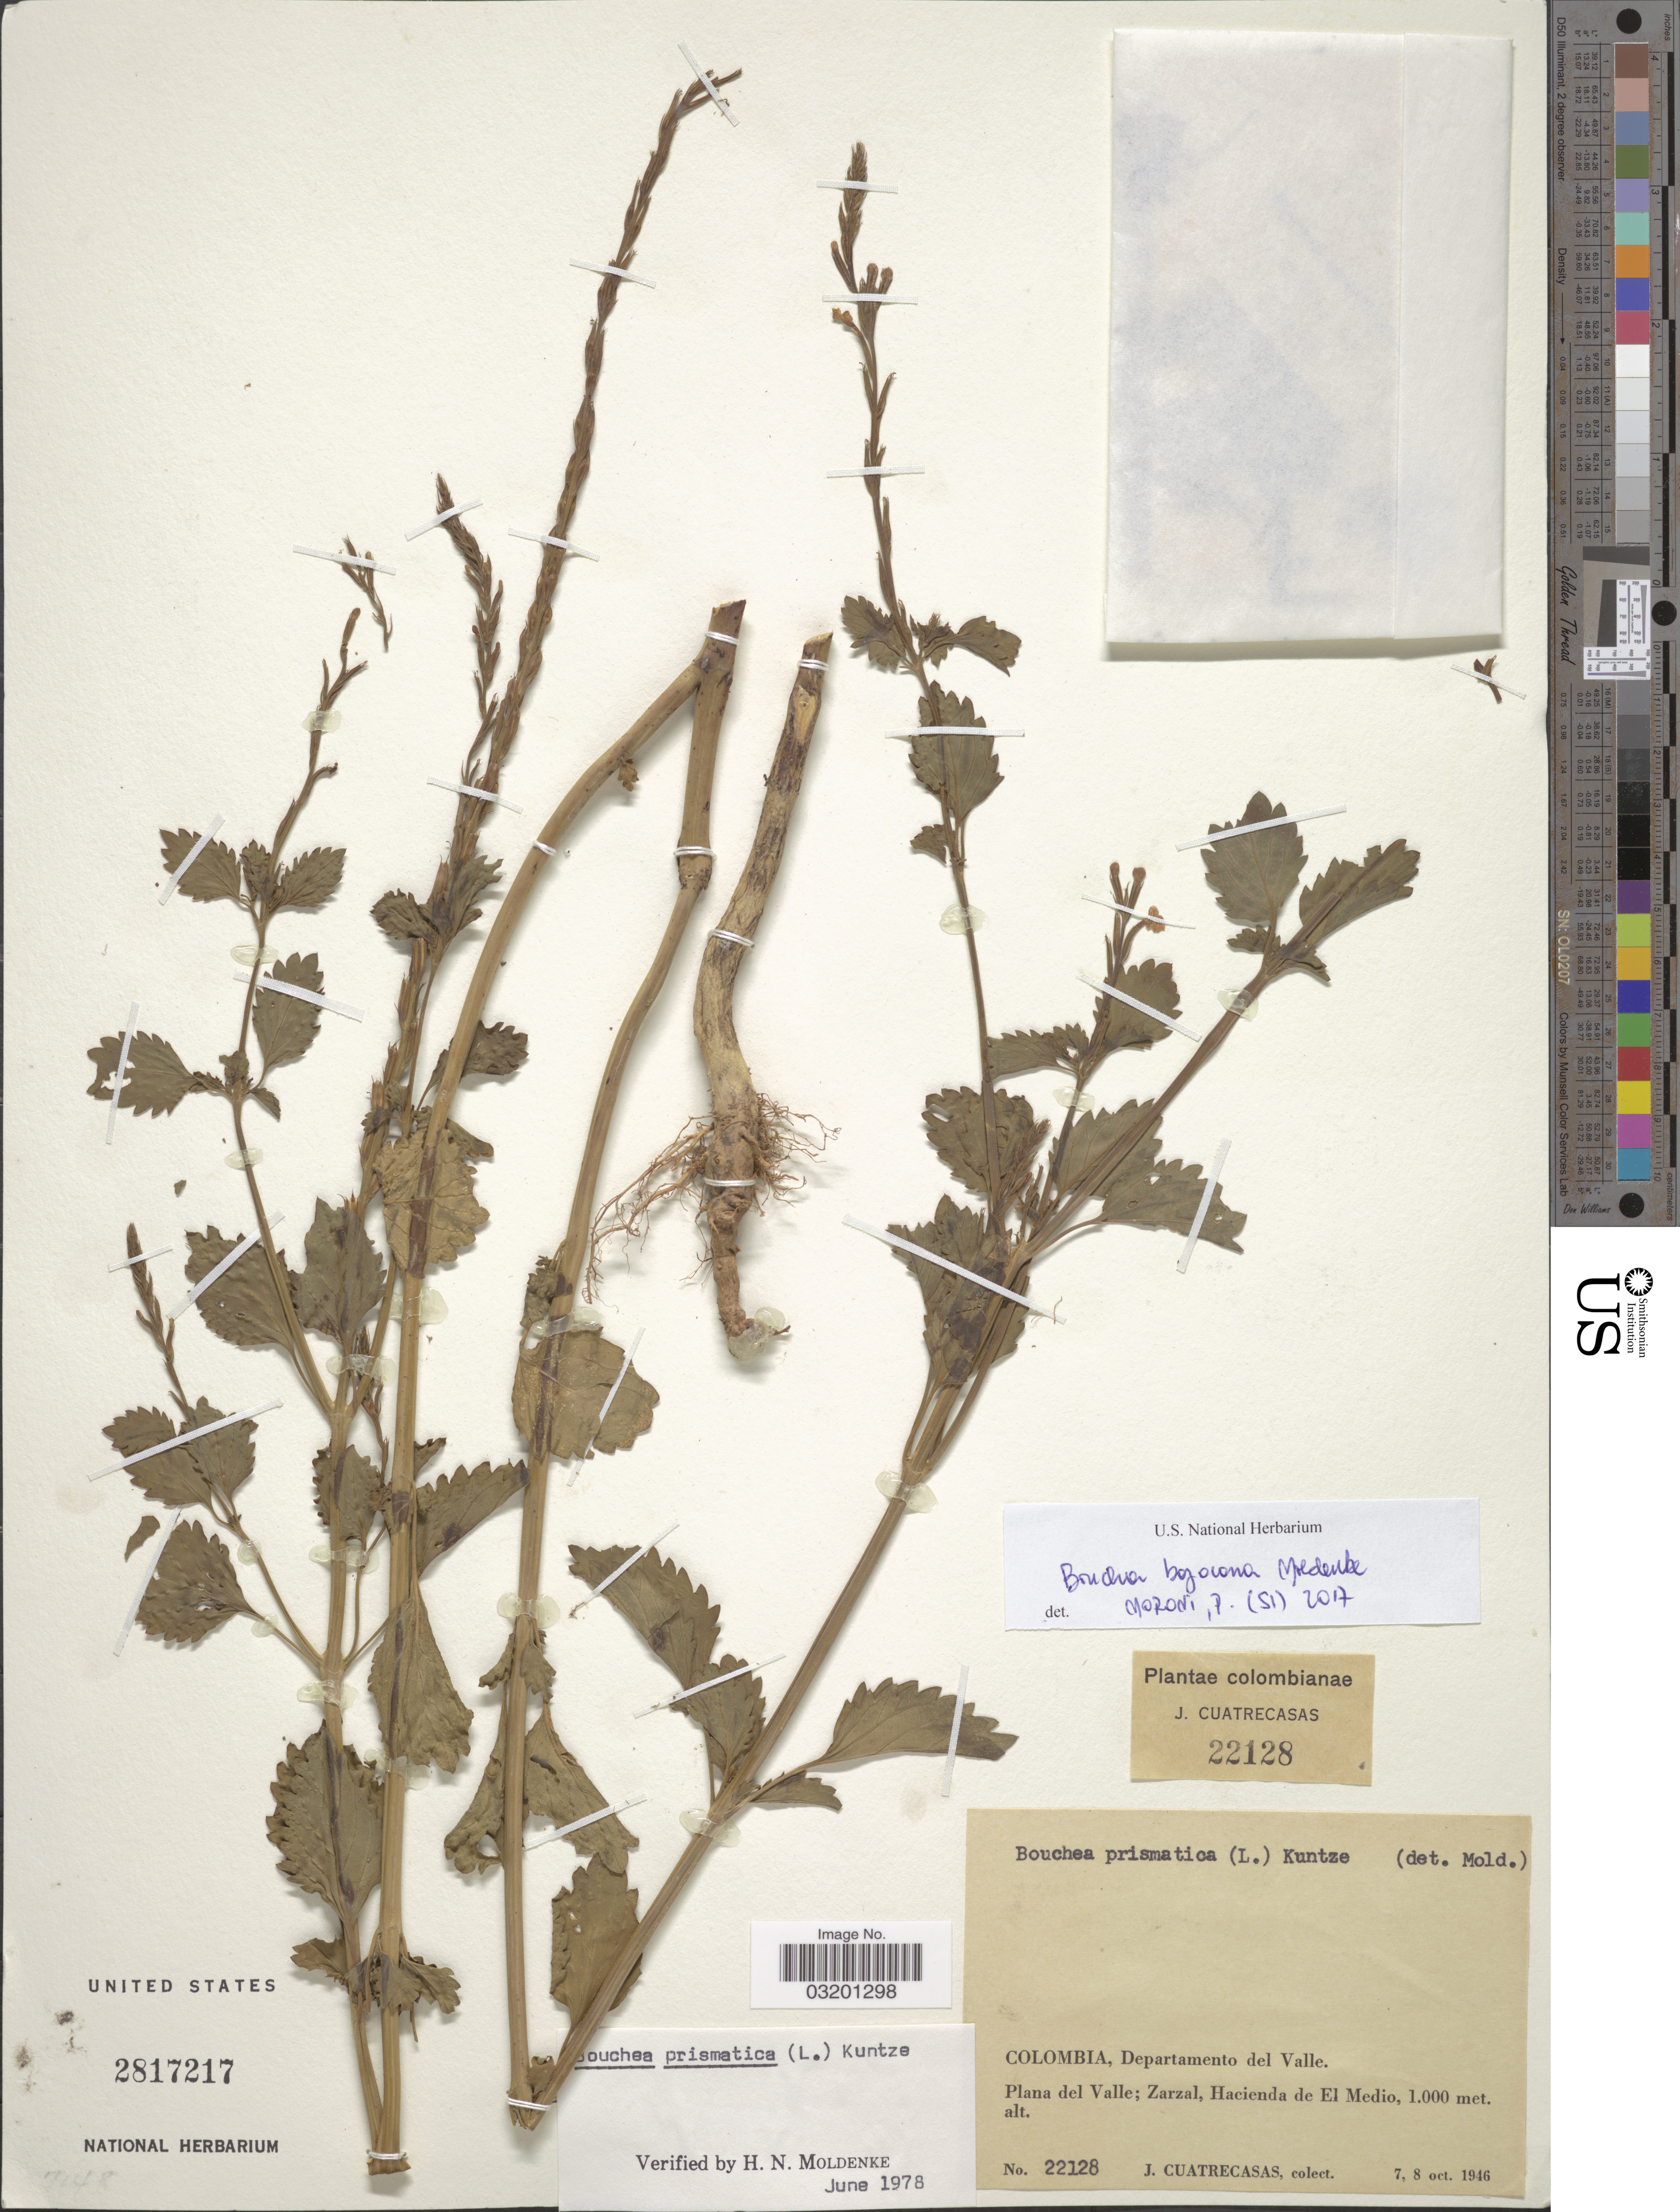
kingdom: Plantae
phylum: Tracheophyta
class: Magnoliopsida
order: Lamiales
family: Verbenaceae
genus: Bouchea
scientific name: Bouchea boyacana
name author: Moldenke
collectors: J. Cuatrecasas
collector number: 22128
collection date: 1946-10-07/1946-10-08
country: Colombia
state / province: Valle del Cauca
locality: Departamento del Valle. Plana del Valle; Zarzal, Hacienda de El Medio.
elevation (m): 1000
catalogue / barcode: US 2817217